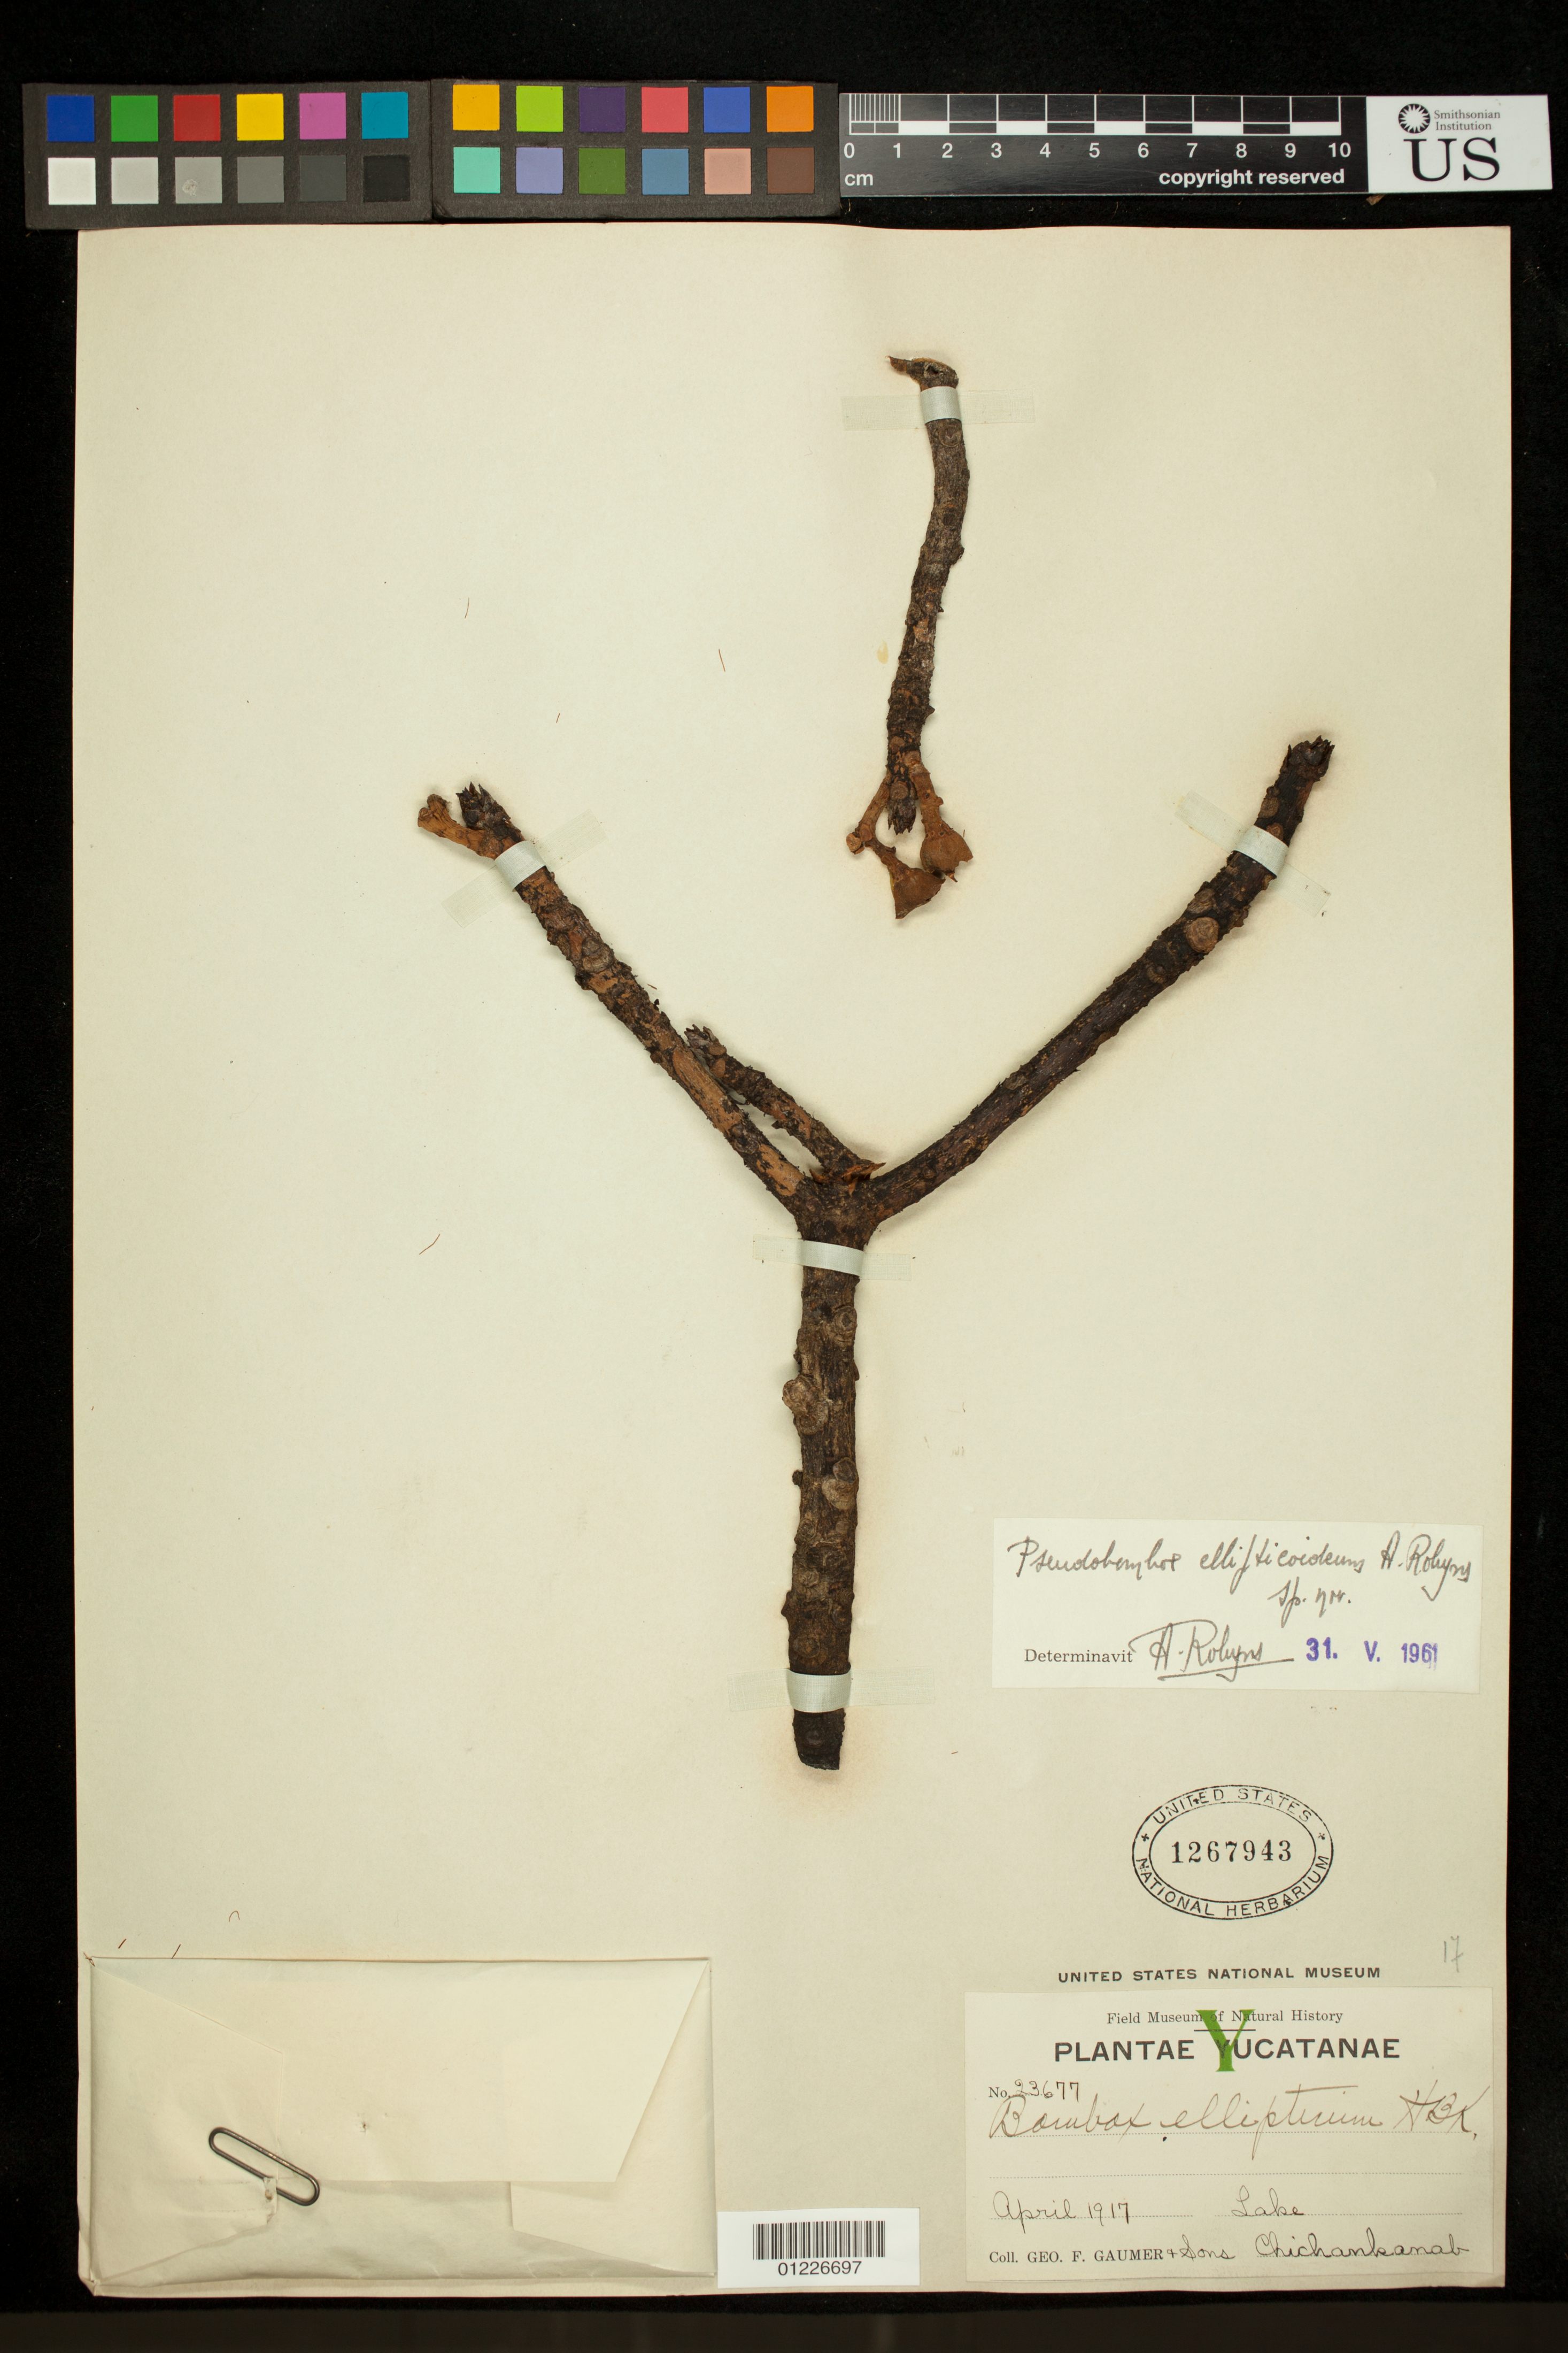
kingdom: Plantae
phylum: Tracheophyta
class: Magnoliopsida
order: Malvales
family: Malvaceae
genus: Pseudobombax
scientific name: Pseudobombax ellipticoideum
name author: A. Robyns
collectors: G. Gaumer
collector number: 23677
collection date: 1917-04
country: Mexico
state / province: Quintana Roo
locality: Lake Chichancanab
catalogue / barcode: US 1267943